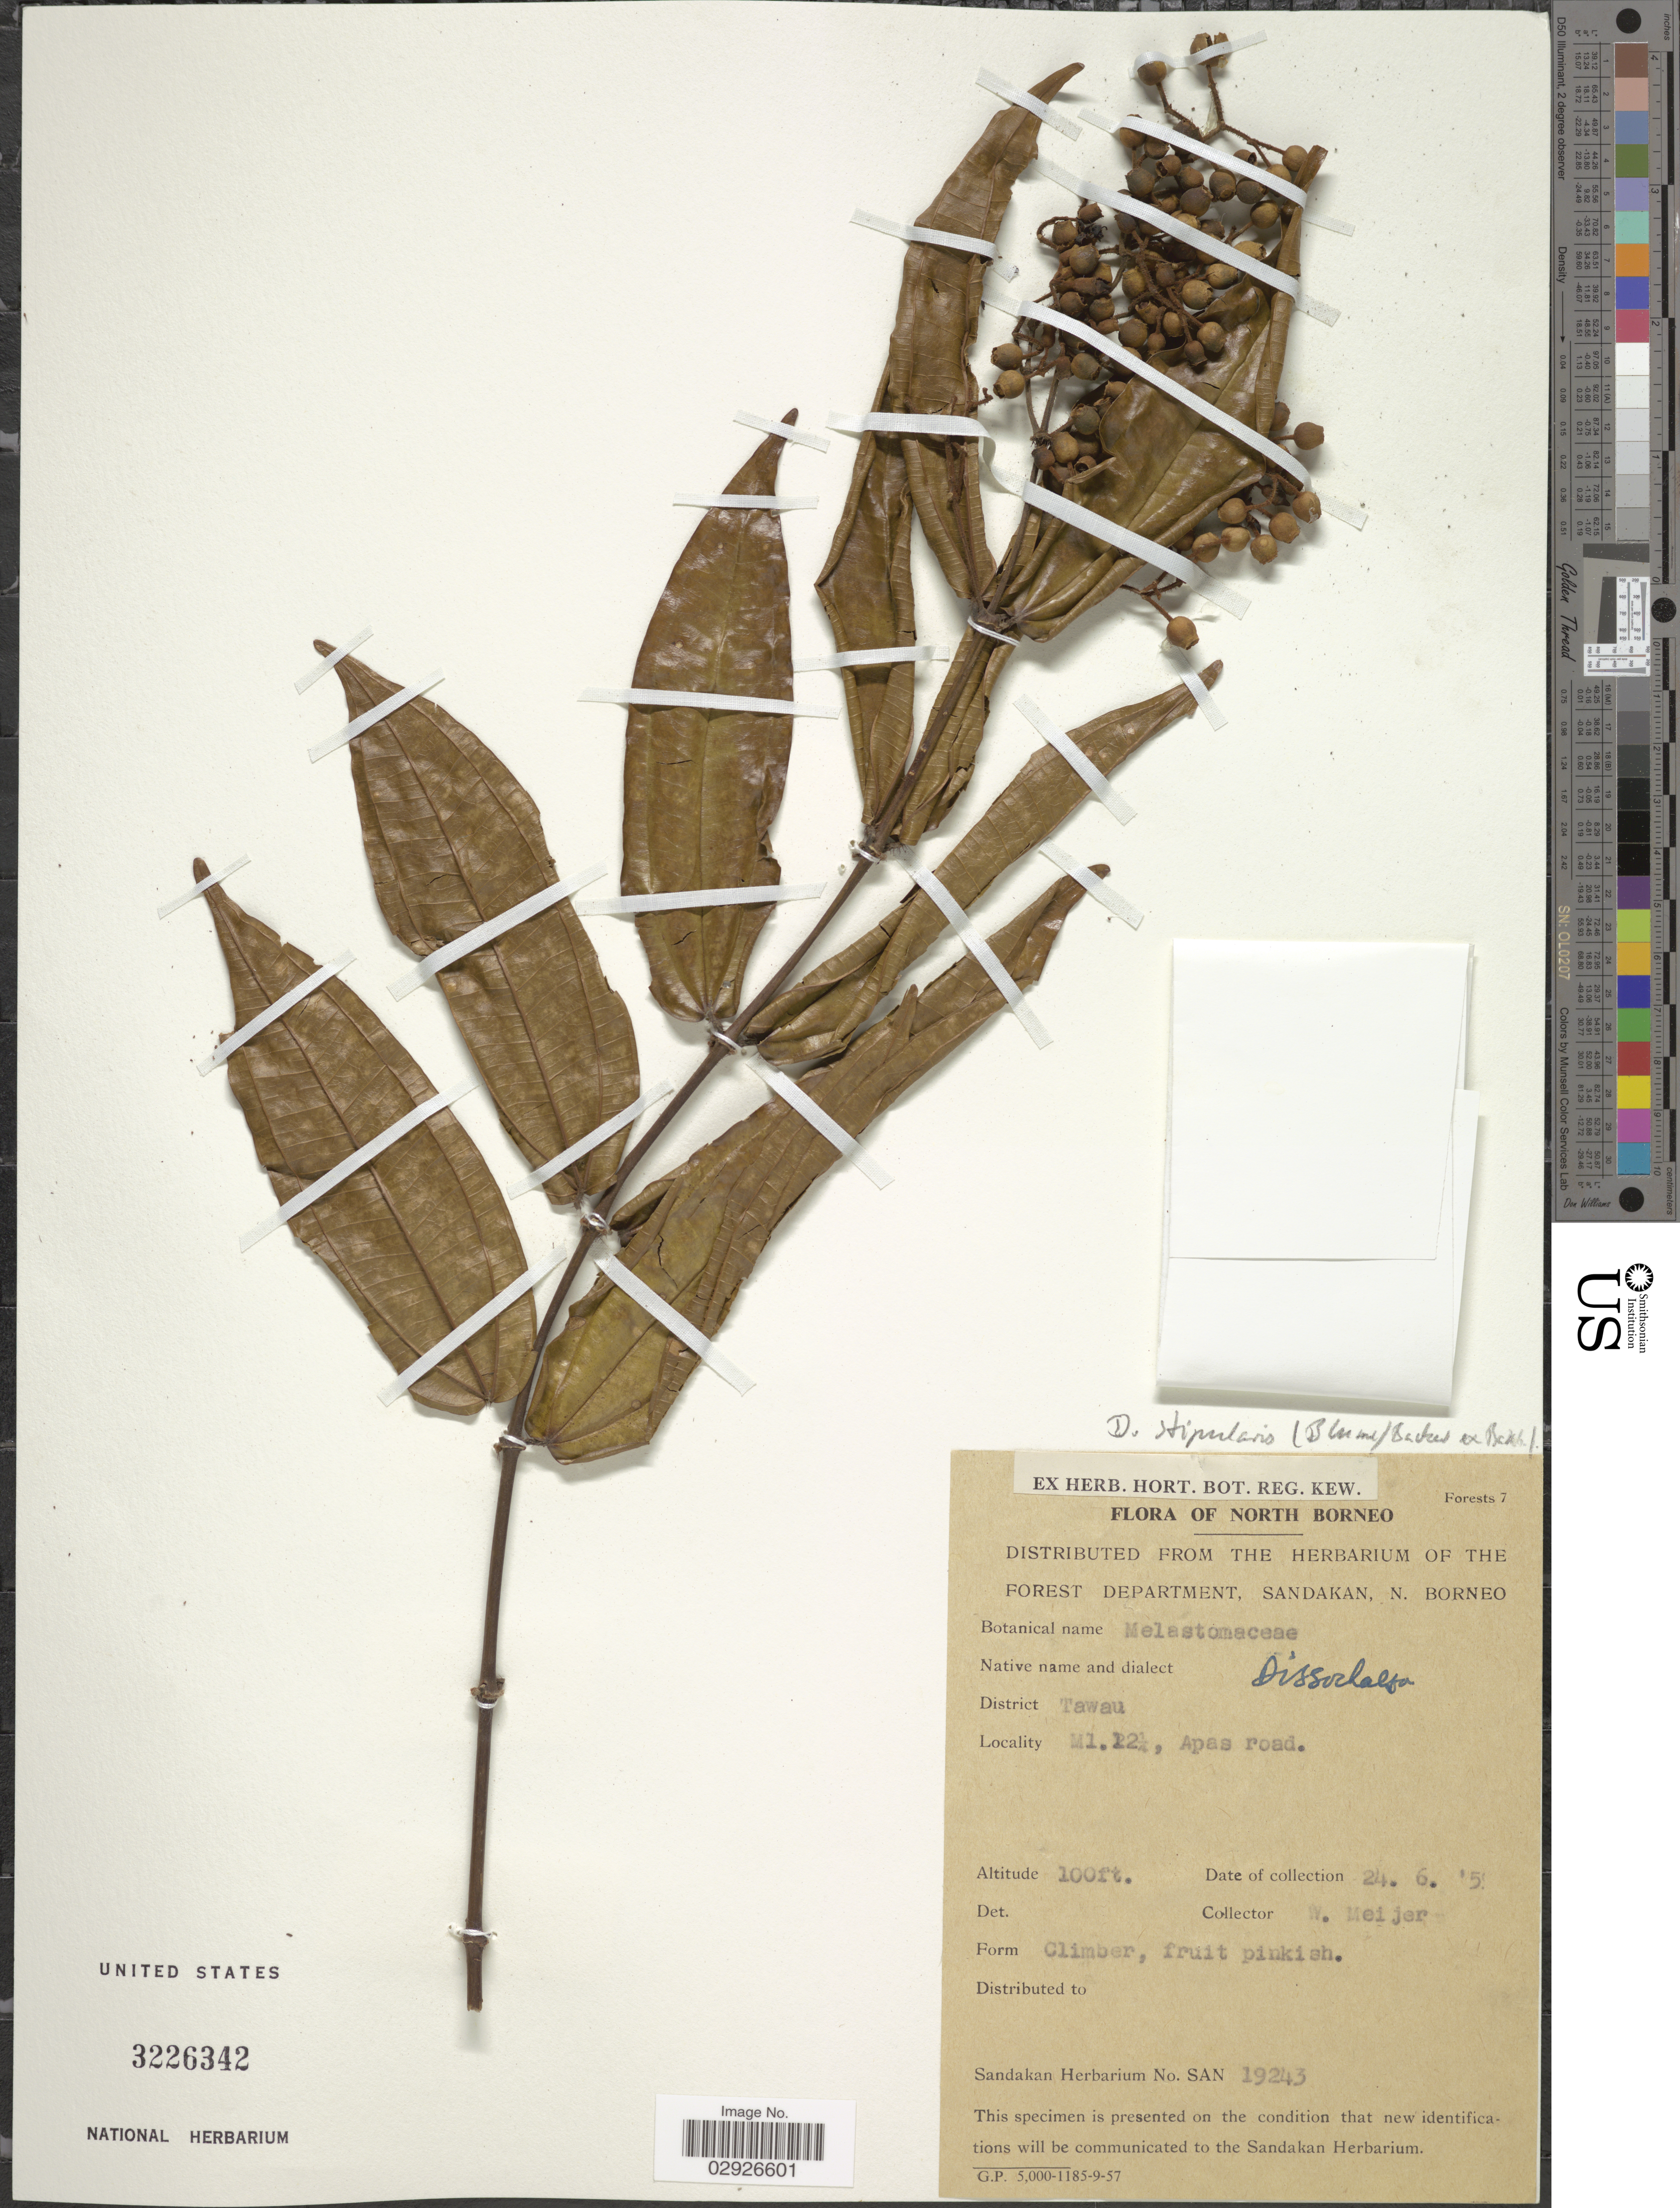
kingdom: Plantae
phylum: Tracheophyta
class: Magnoliopsida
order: Myrtales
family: Melastomataceae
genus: Diplectria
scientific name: Diplectria stipularis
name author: (Blume) Kuntze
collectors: W. Meijer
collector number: SAN19243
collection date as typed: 24. 63 '5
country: Malaysia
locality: District Tawau. M1.12¼, Apas road.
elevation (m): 30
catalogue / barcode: US 3226342